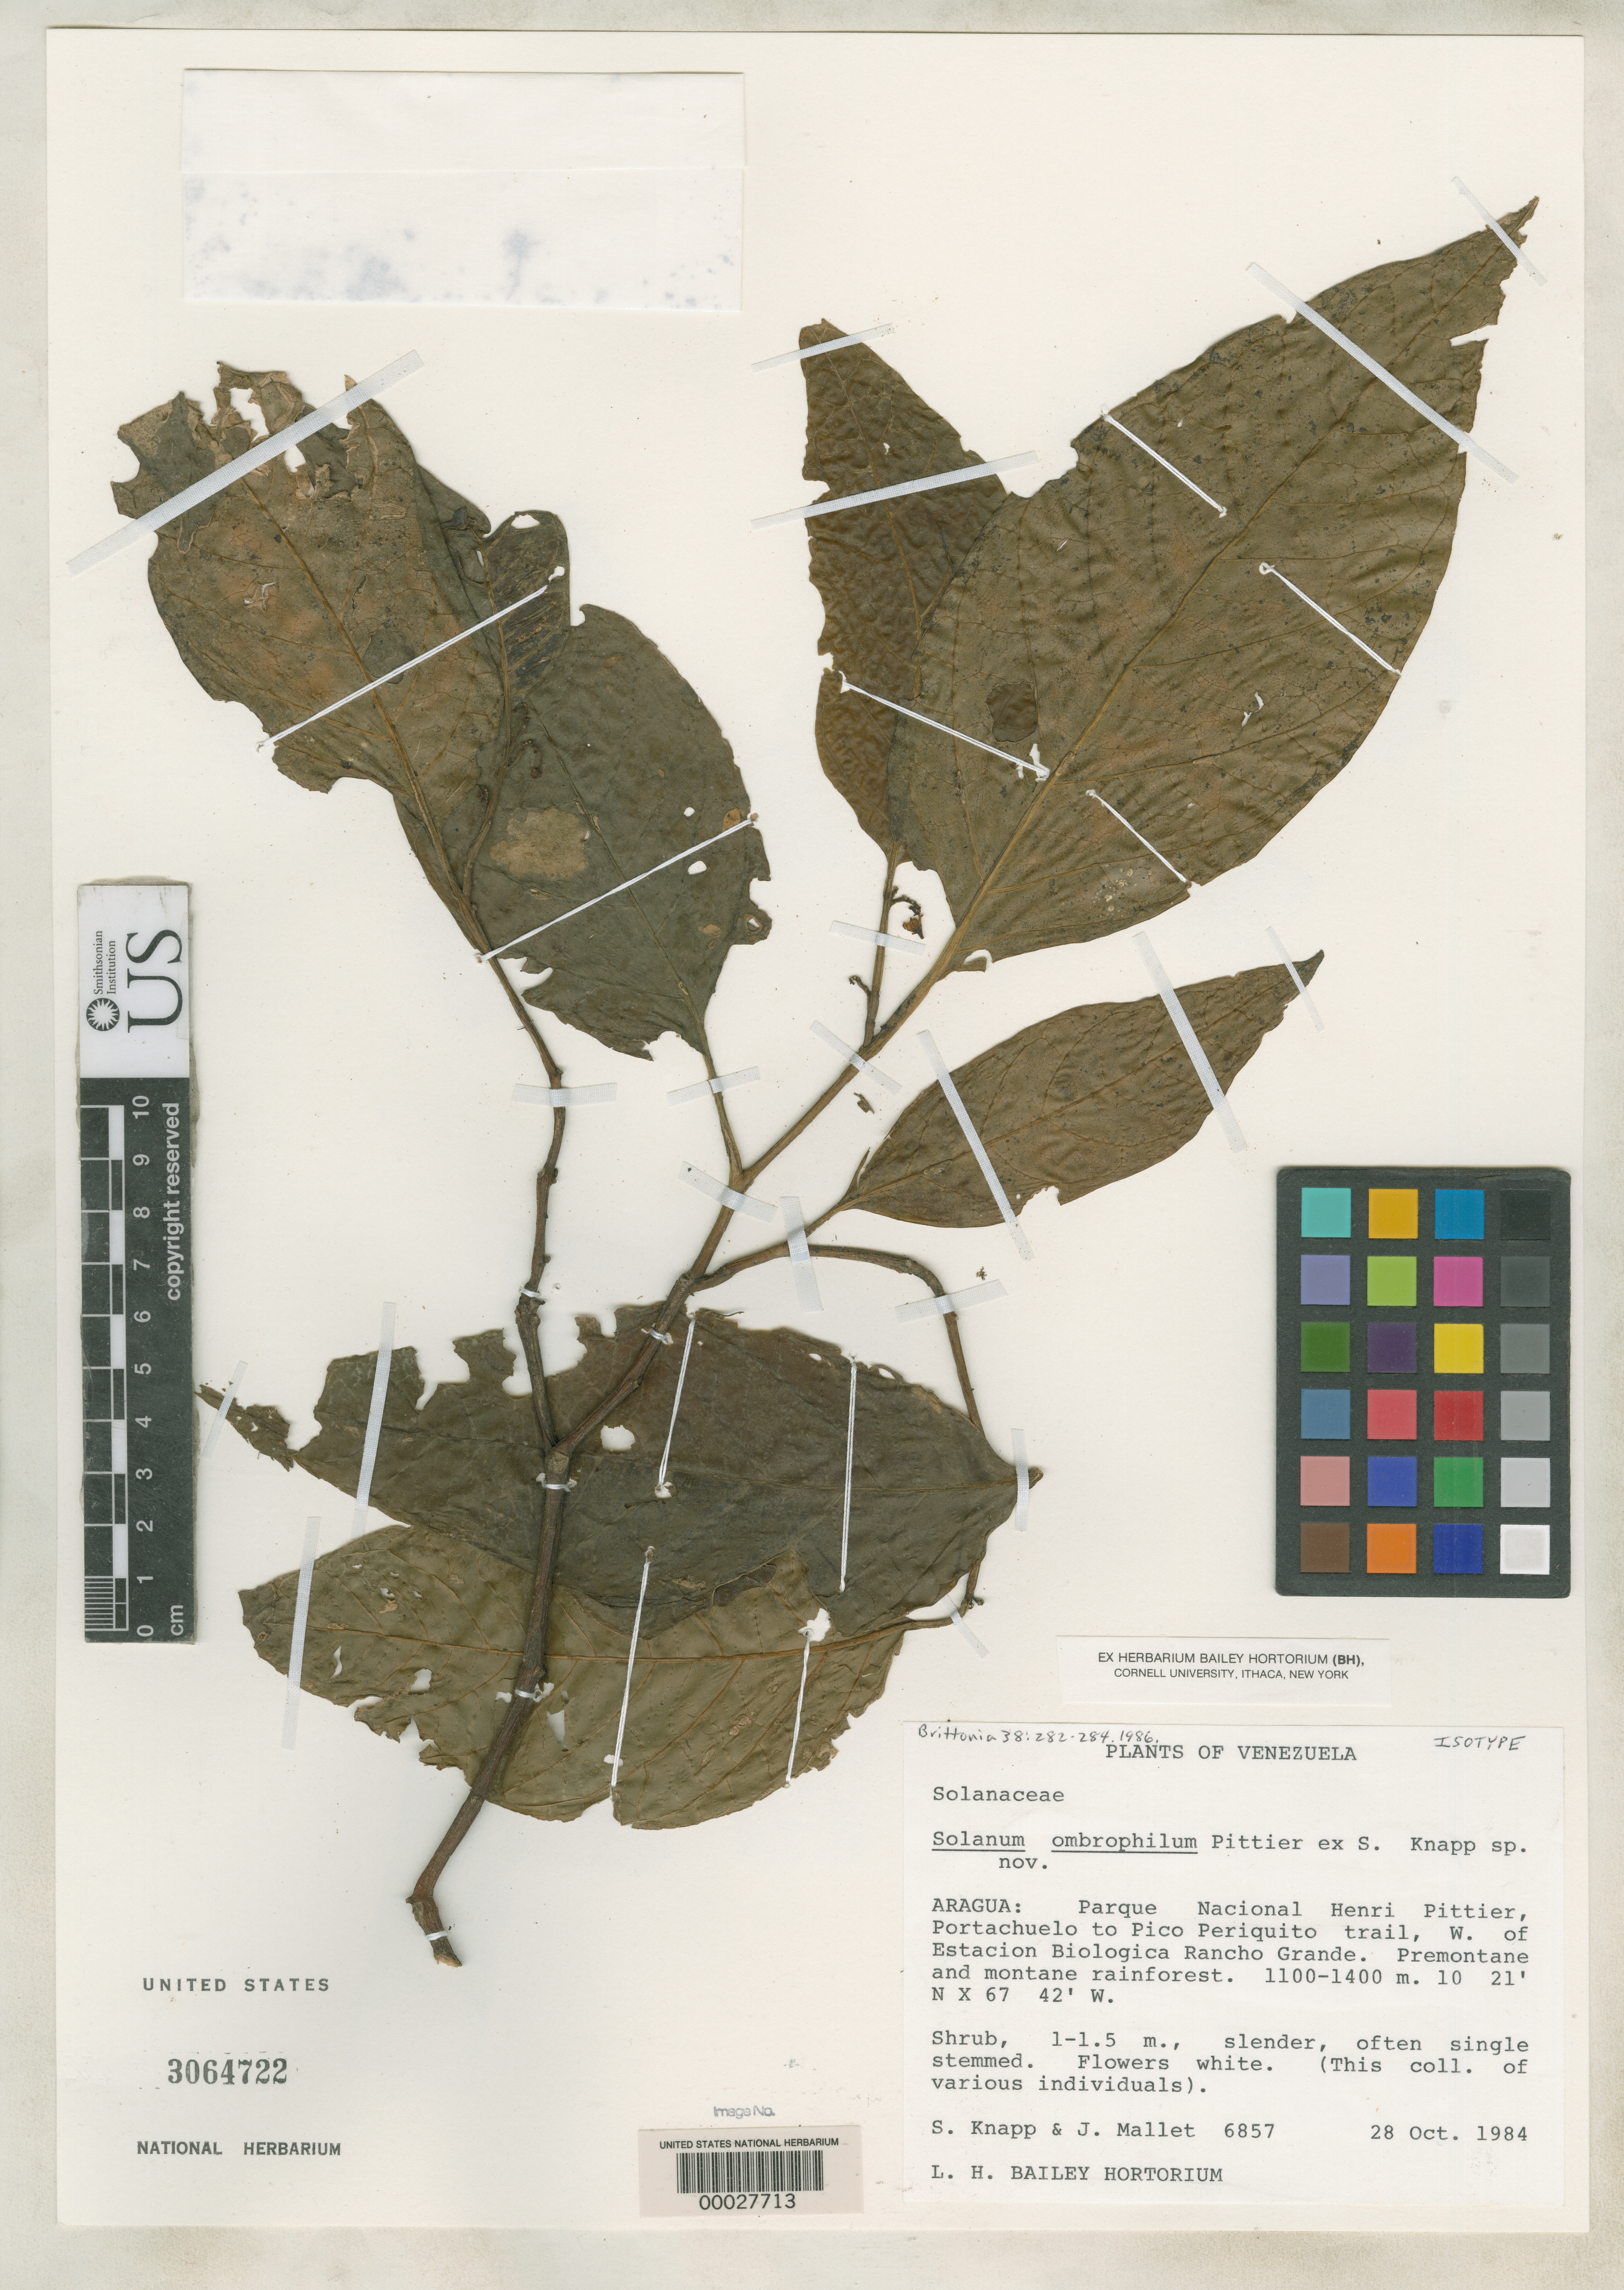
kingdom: Plantae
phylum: Tracheophyta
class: Magnoliopsida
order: Solanales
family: Solanaceae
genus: Solanum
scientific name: Solanum ombrophilum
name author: Pittier ex S. Knapp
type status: Isotype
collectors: S. Knapp & J. Mallet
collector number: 6857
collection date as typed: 28 Oct 1984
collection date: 1984-10-28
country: Venezuela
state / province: Aragua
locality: Parque Nacional "H. Pittier", Portachuelo to Pico Periquito trail.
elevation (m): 1100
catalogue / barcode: US 3064722